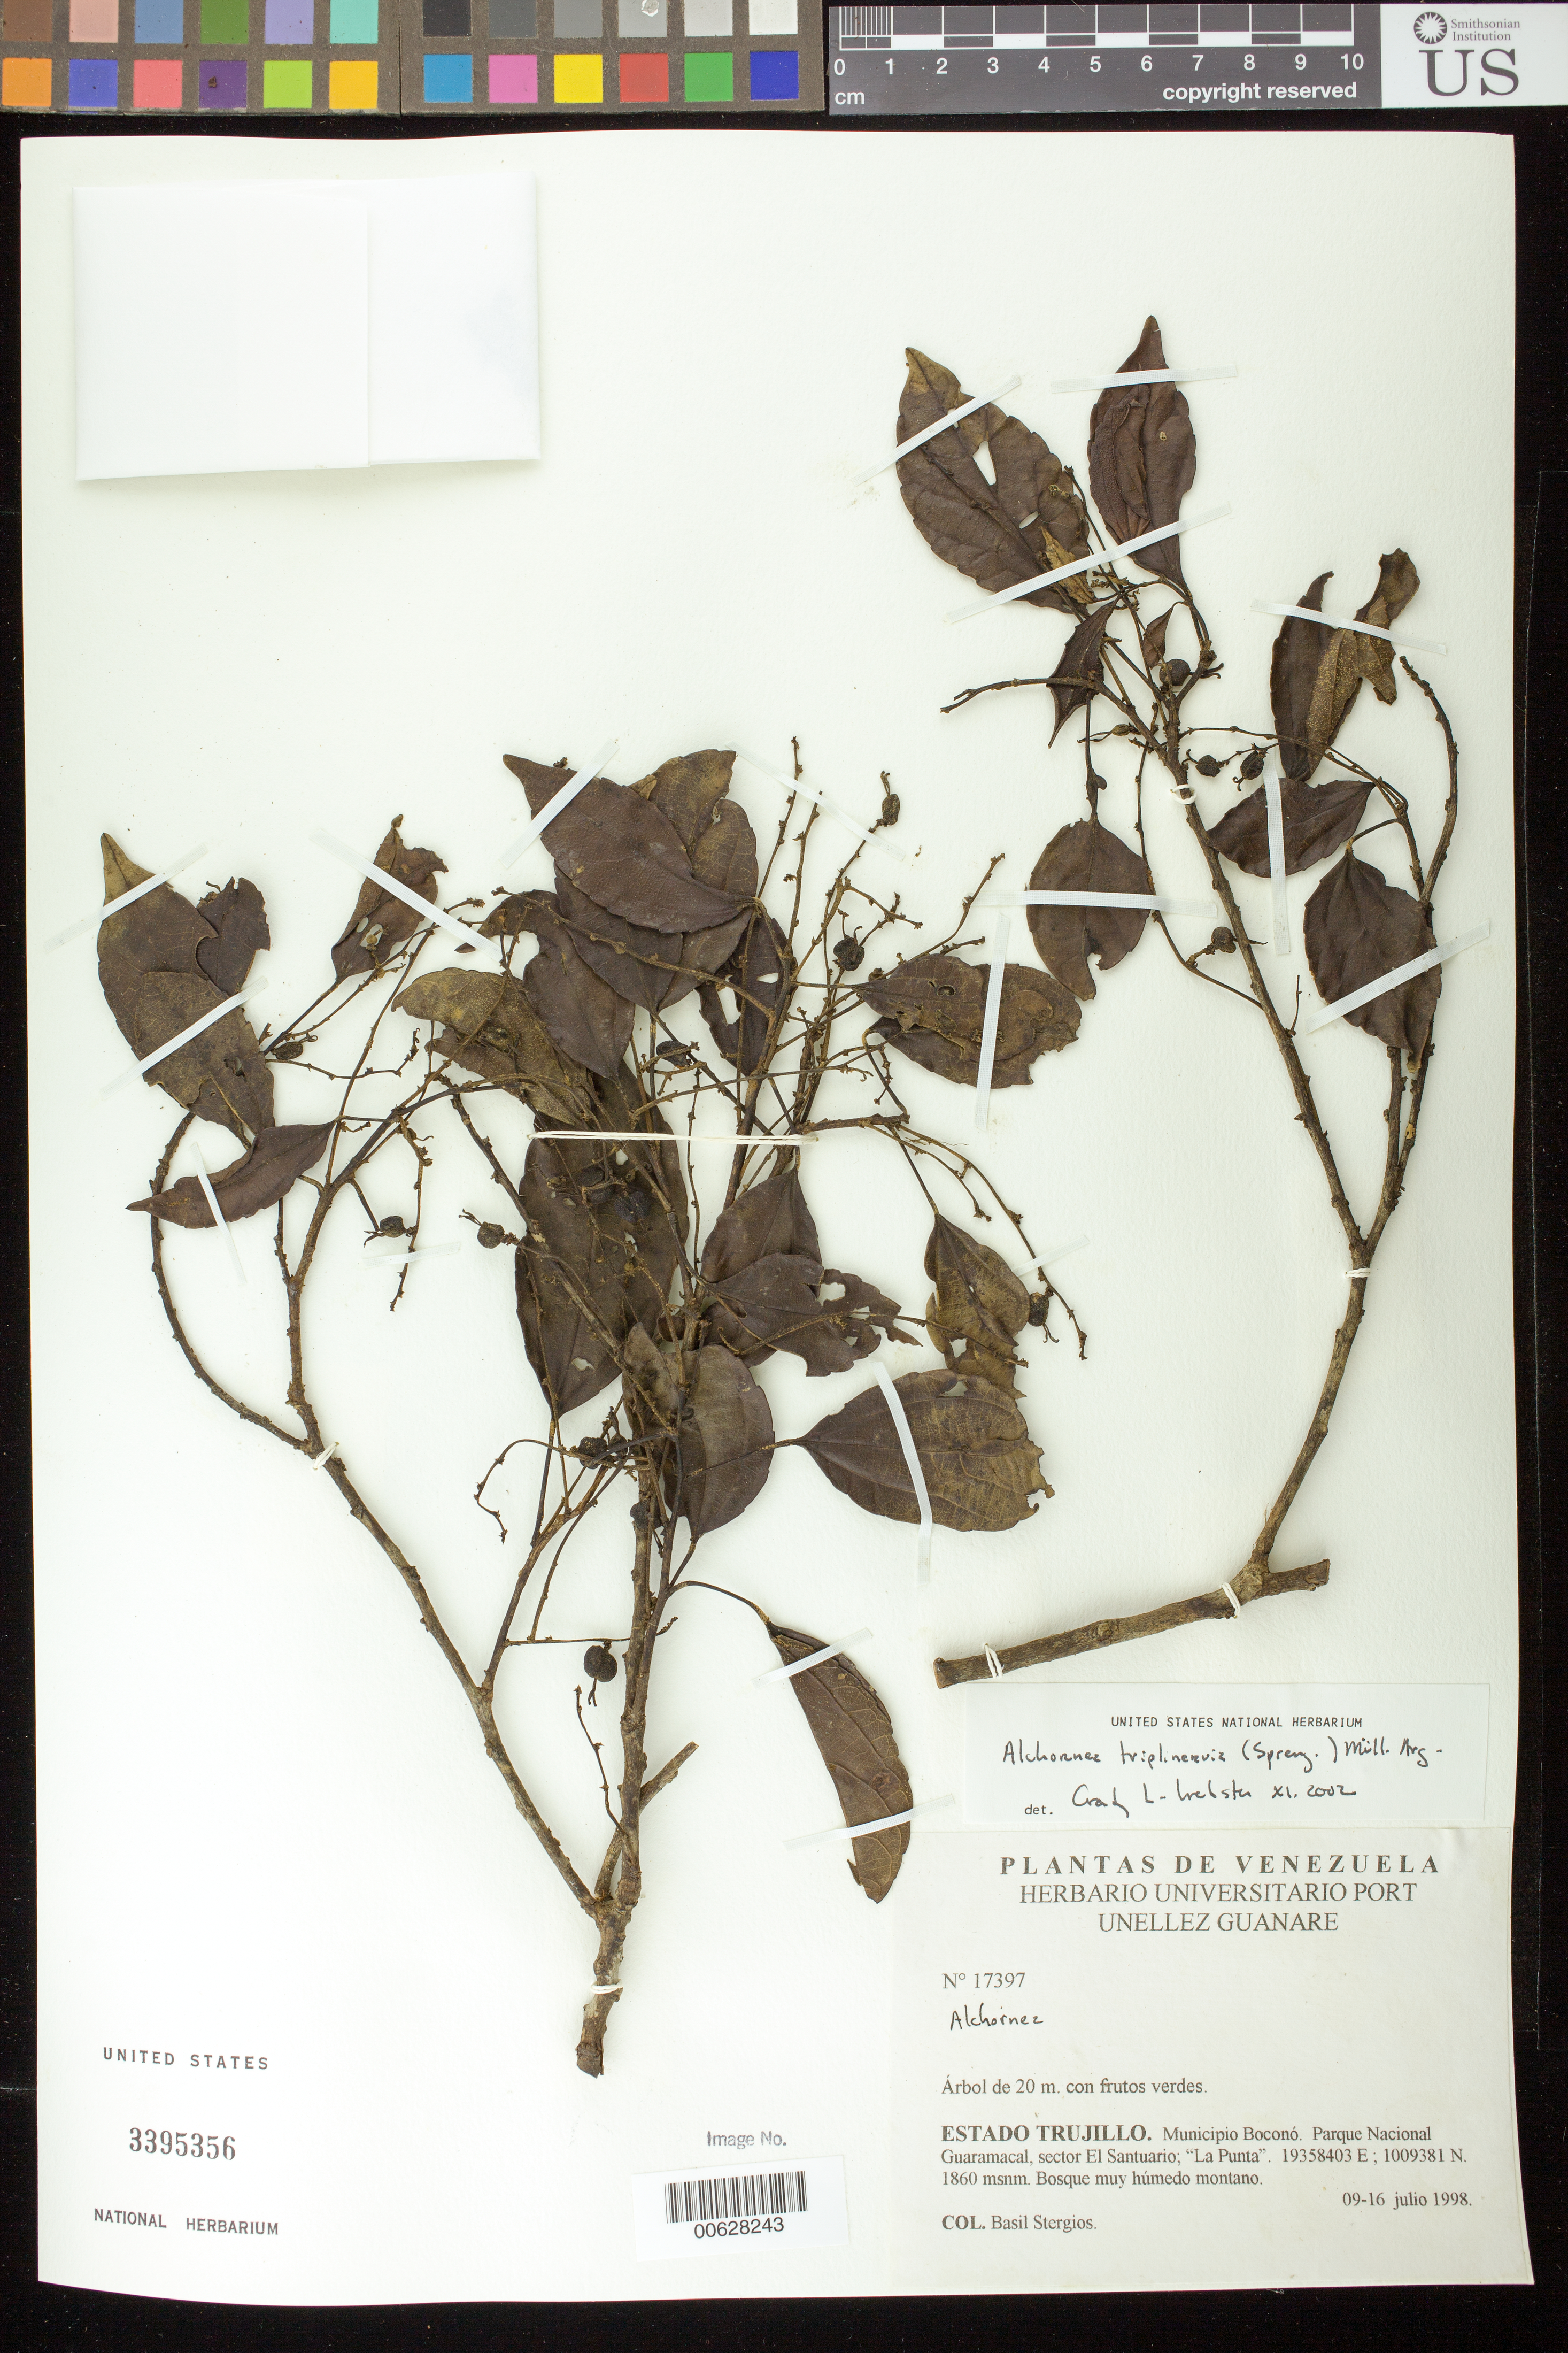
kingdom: Plantae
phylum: Tracheophyta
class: Magnoliopsida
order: Malpighiales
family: Euphorbiaceae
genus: Alchornea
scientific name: Alchornea triplinervia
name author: (Spreng.) Müll. Arg.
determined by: Webster, Grady L.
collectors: B. G. Stergios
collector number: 17397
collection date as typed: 09 Jul 1998 to 16 Jul 1998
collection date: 1998-07-09/1998-07-16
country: Venezuela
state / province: Trujillo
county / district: Boconó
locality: Parque Nacional Guaramacal, sector El Santuario, La Punta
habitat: Bosques muy húmedo montano.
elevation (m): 1860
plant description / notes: DAV, PORT, US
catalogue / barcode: US 3395356